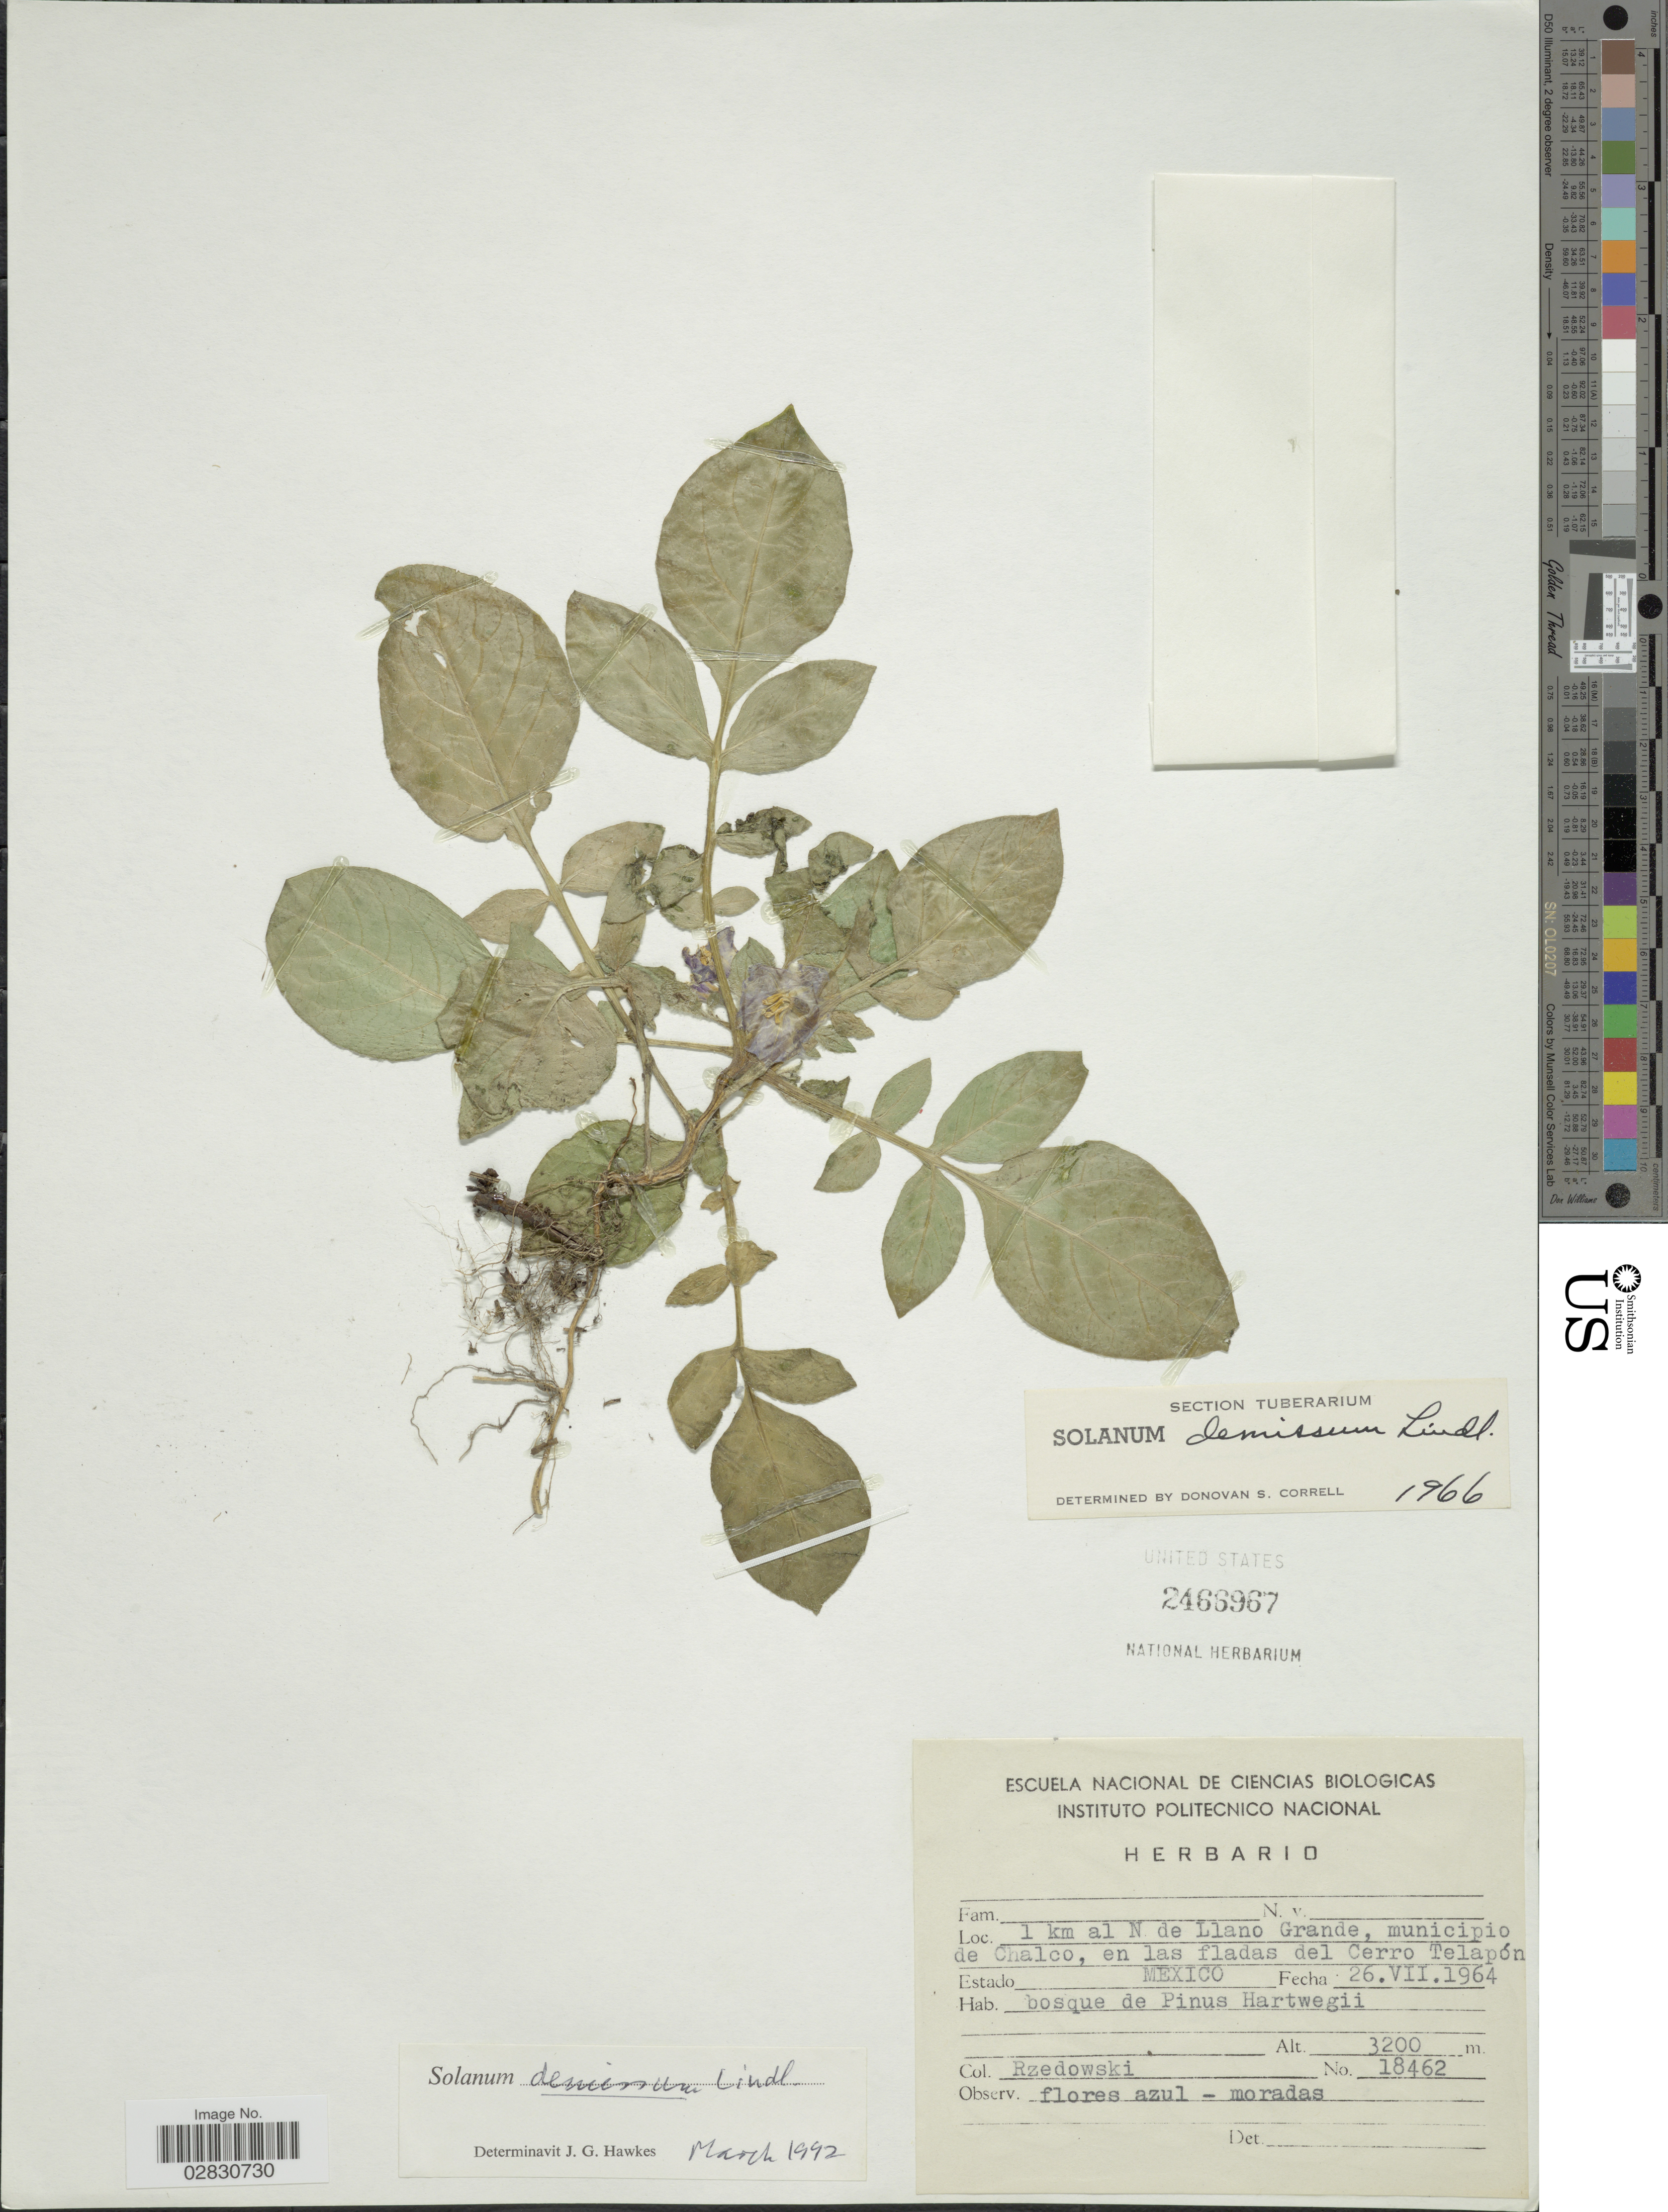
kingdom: Plantae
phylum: Tracheophyta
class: Magnoliopsida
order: Solanales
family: Solanaceae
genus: Solanum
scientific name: Solanum demissum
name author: Lindl.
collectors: Rzedowski, --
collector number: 18462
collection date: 1964-07-26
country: Mexico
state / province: México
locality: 1 km al N de Llano Grande, municipio de Chalco, en las fladas del Cerro Telapón, Estado Mexico.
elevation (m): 3200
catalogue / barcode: US 2466967